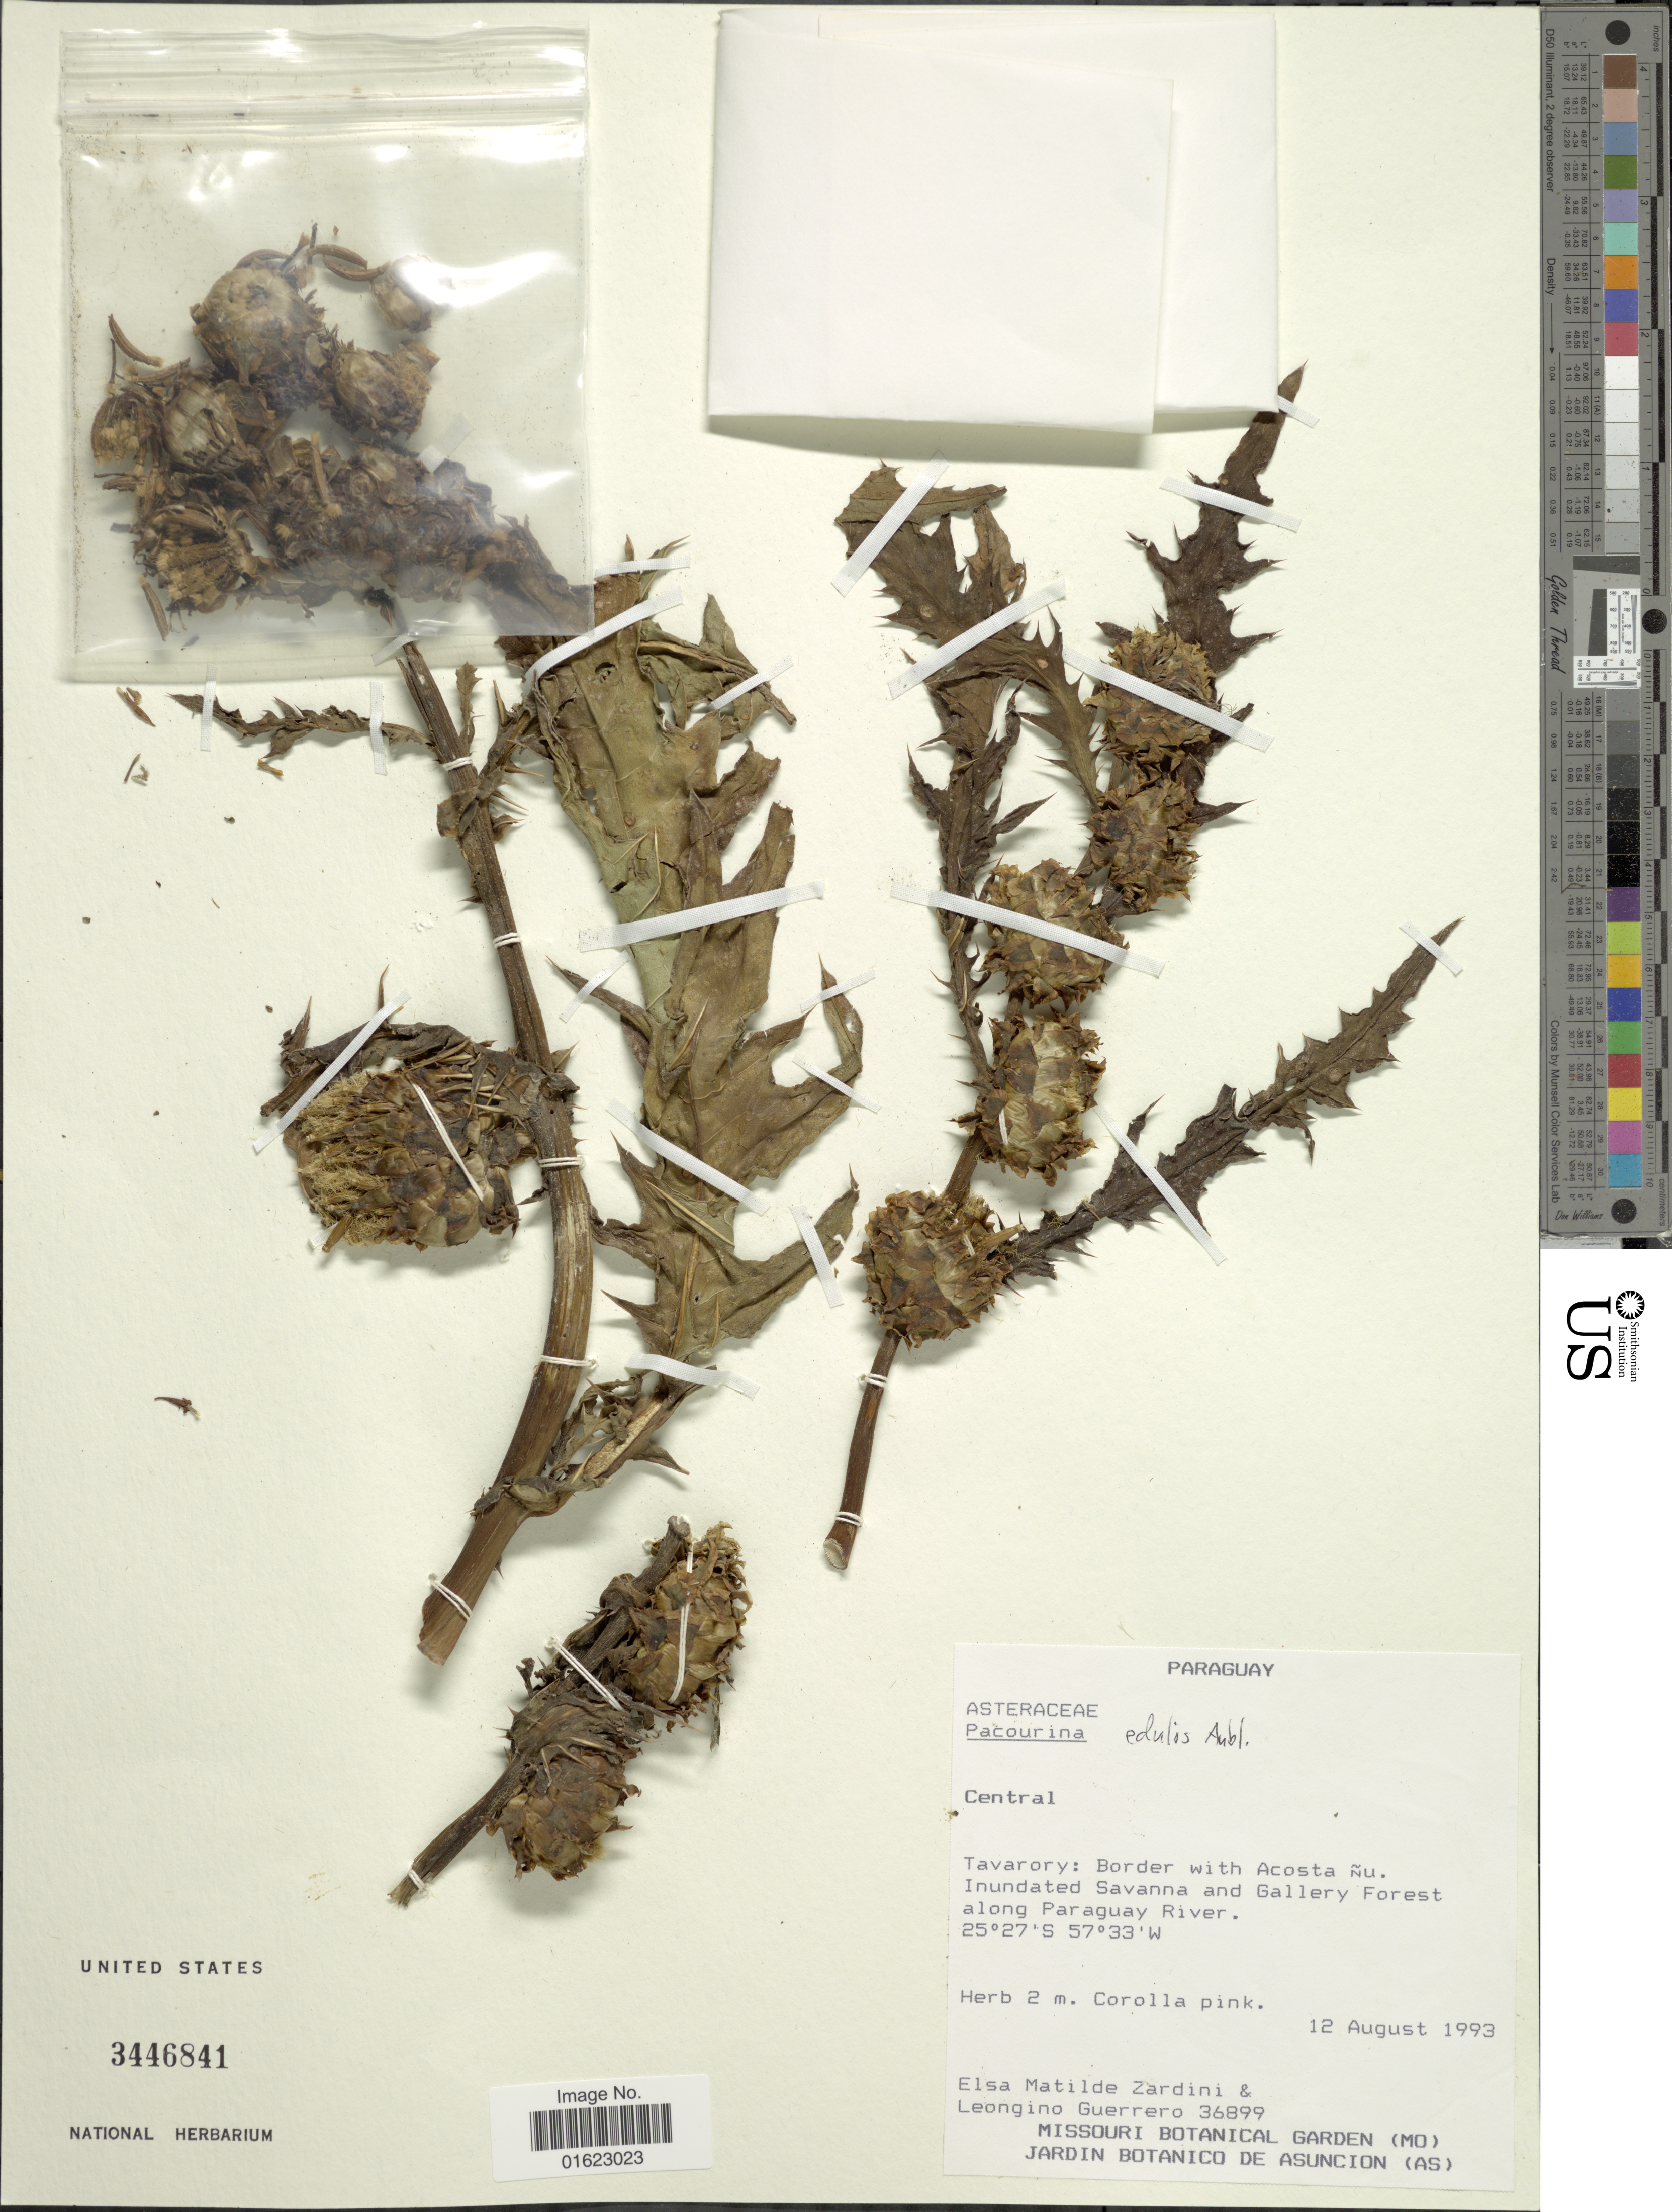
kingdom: Plantae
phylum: Tracheophyta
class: Magnoliopsida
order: Asterales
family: Asteraceae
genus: Pacourina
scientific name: Pacourina edulis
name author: Aubl.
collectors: E. M. Zardini & L. Guerrero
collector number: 36899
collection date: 1993-08-12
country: Paraguay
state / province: Central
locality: Paraguay, Central, Tavarory: Border with Acosta Nu. Inundated Savanna and Gallery Forest along Paraguay River.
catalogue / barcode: US 3446841